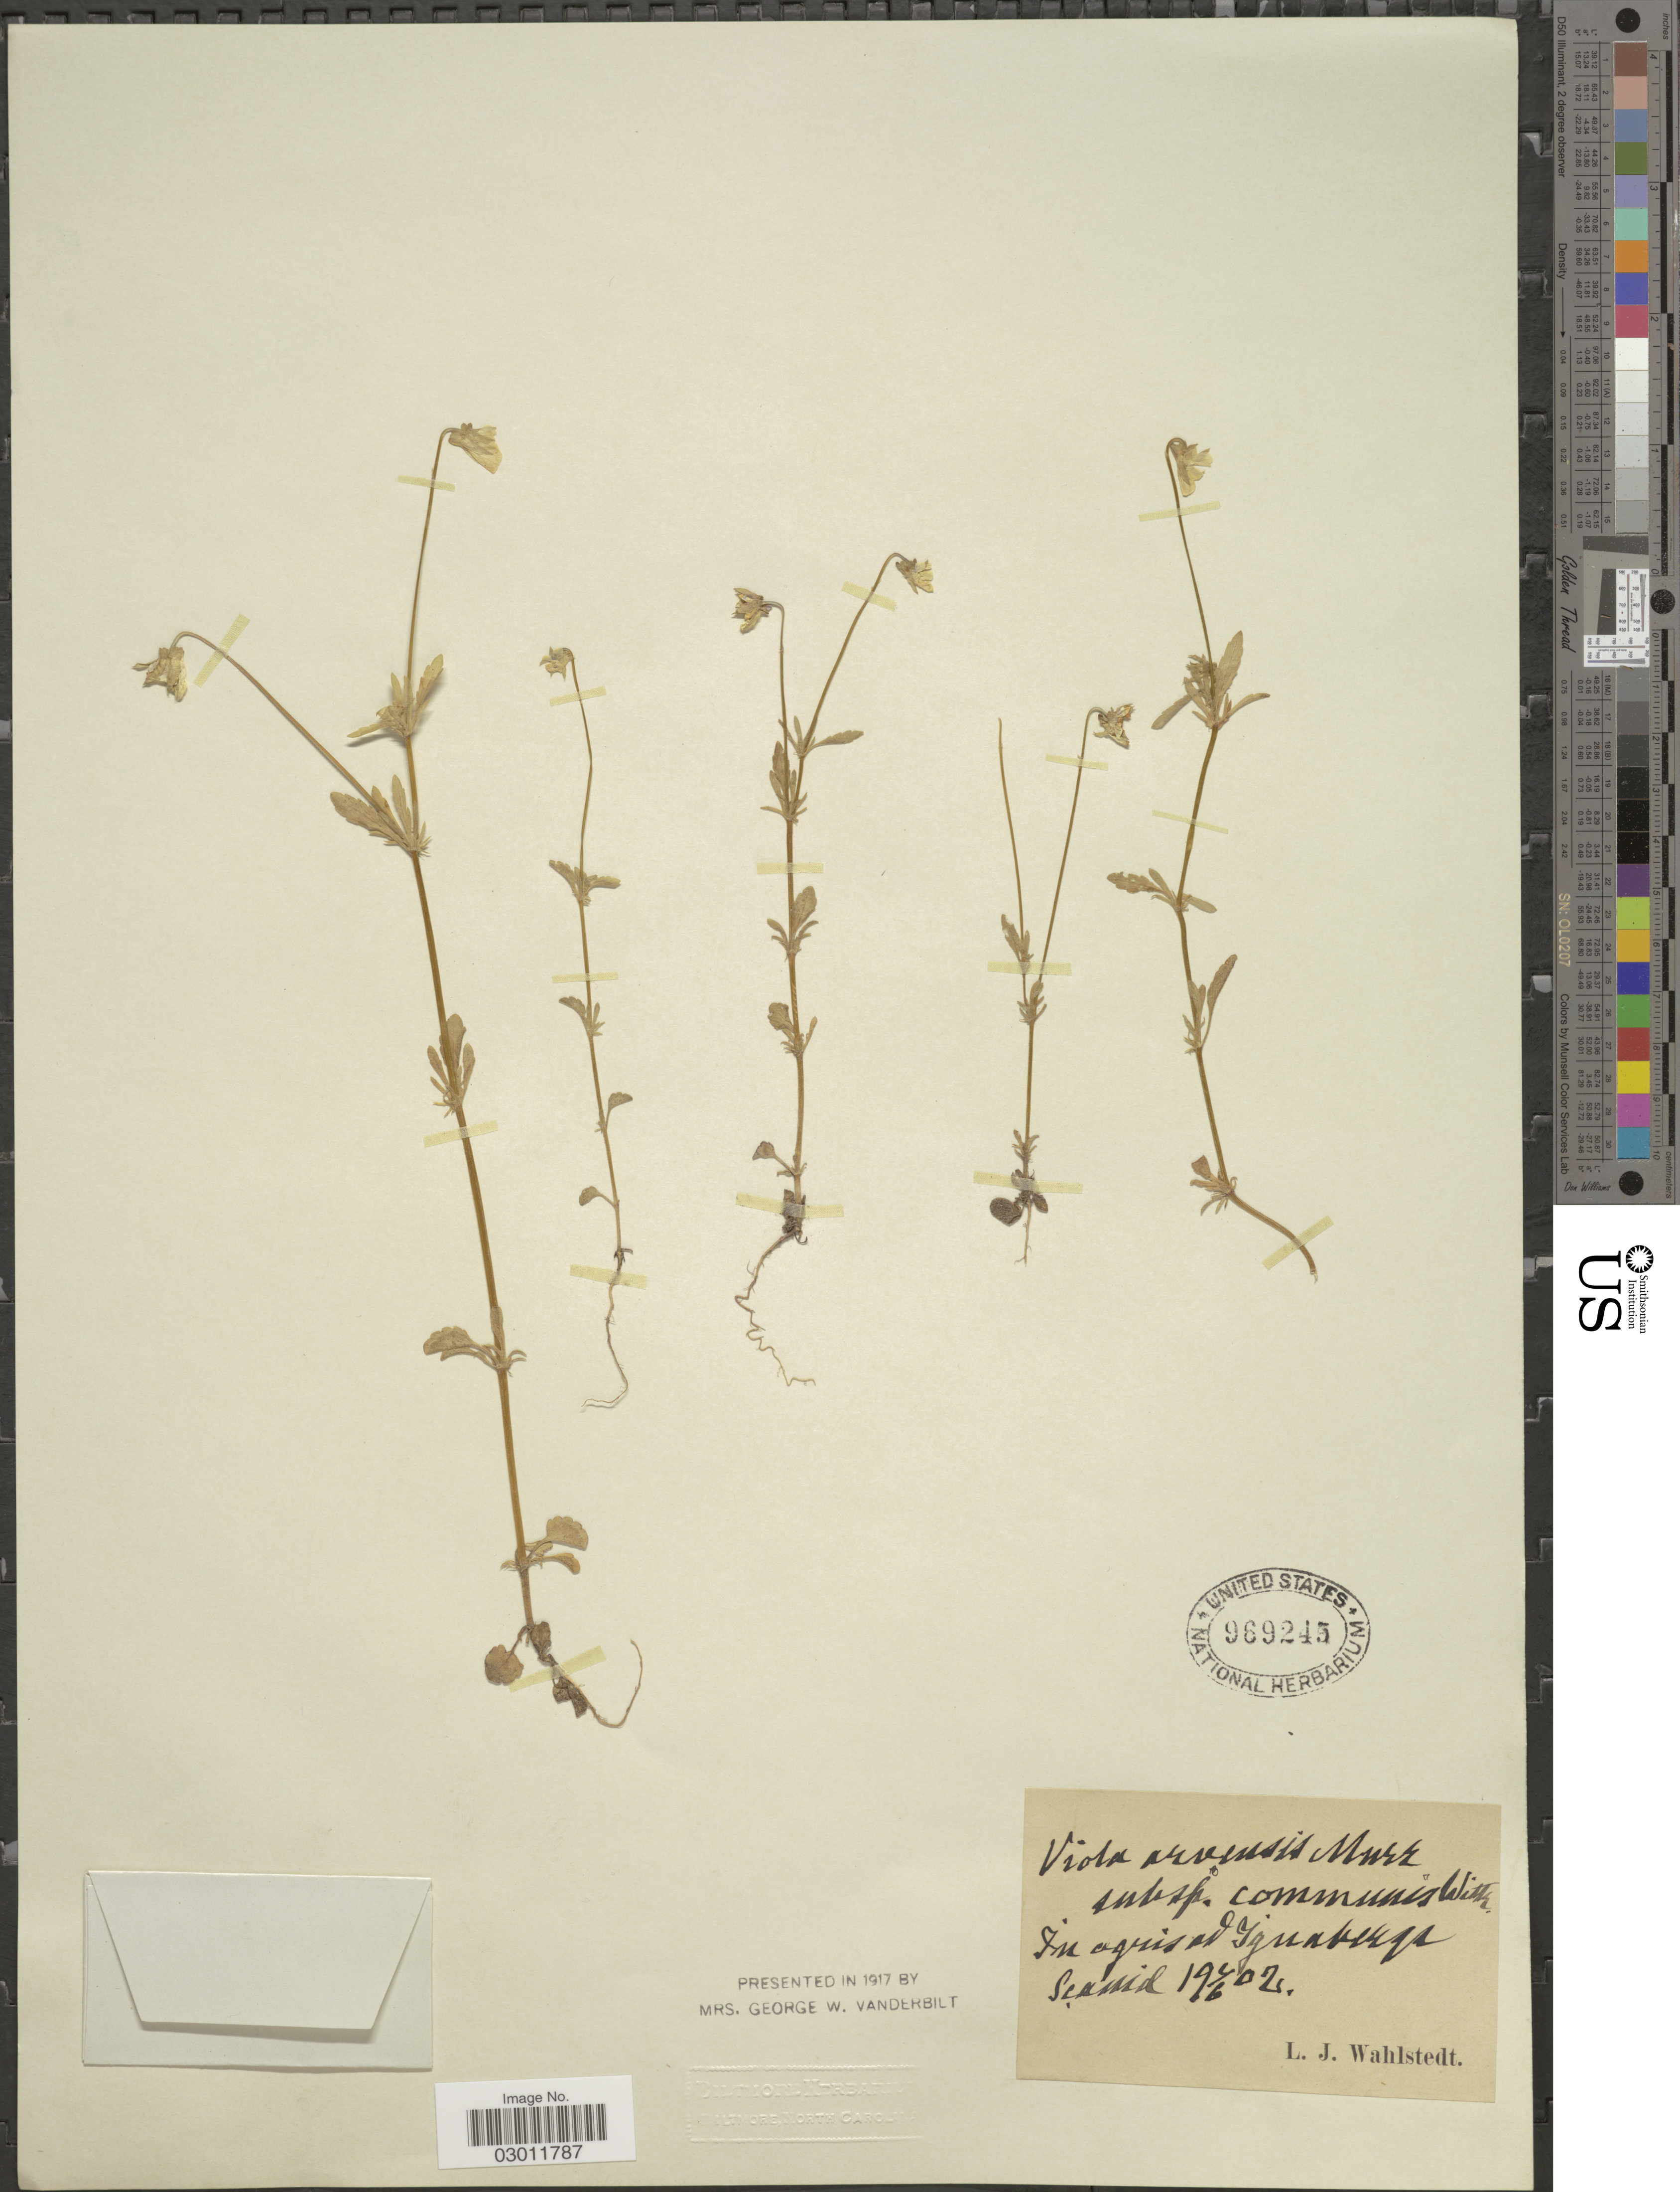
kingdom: Plantae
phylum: Tracheophyta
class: Magnoliopsida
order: Malpighiales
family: Violaceae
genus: Viola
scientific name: Viola arvensis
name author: Murray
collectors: L. J. Wahlstedt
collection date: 1902-06-04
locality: In agris ad Iguabergs [interpreted]. Seanid [interpreted] [unsure placement]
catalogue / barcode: US 969245